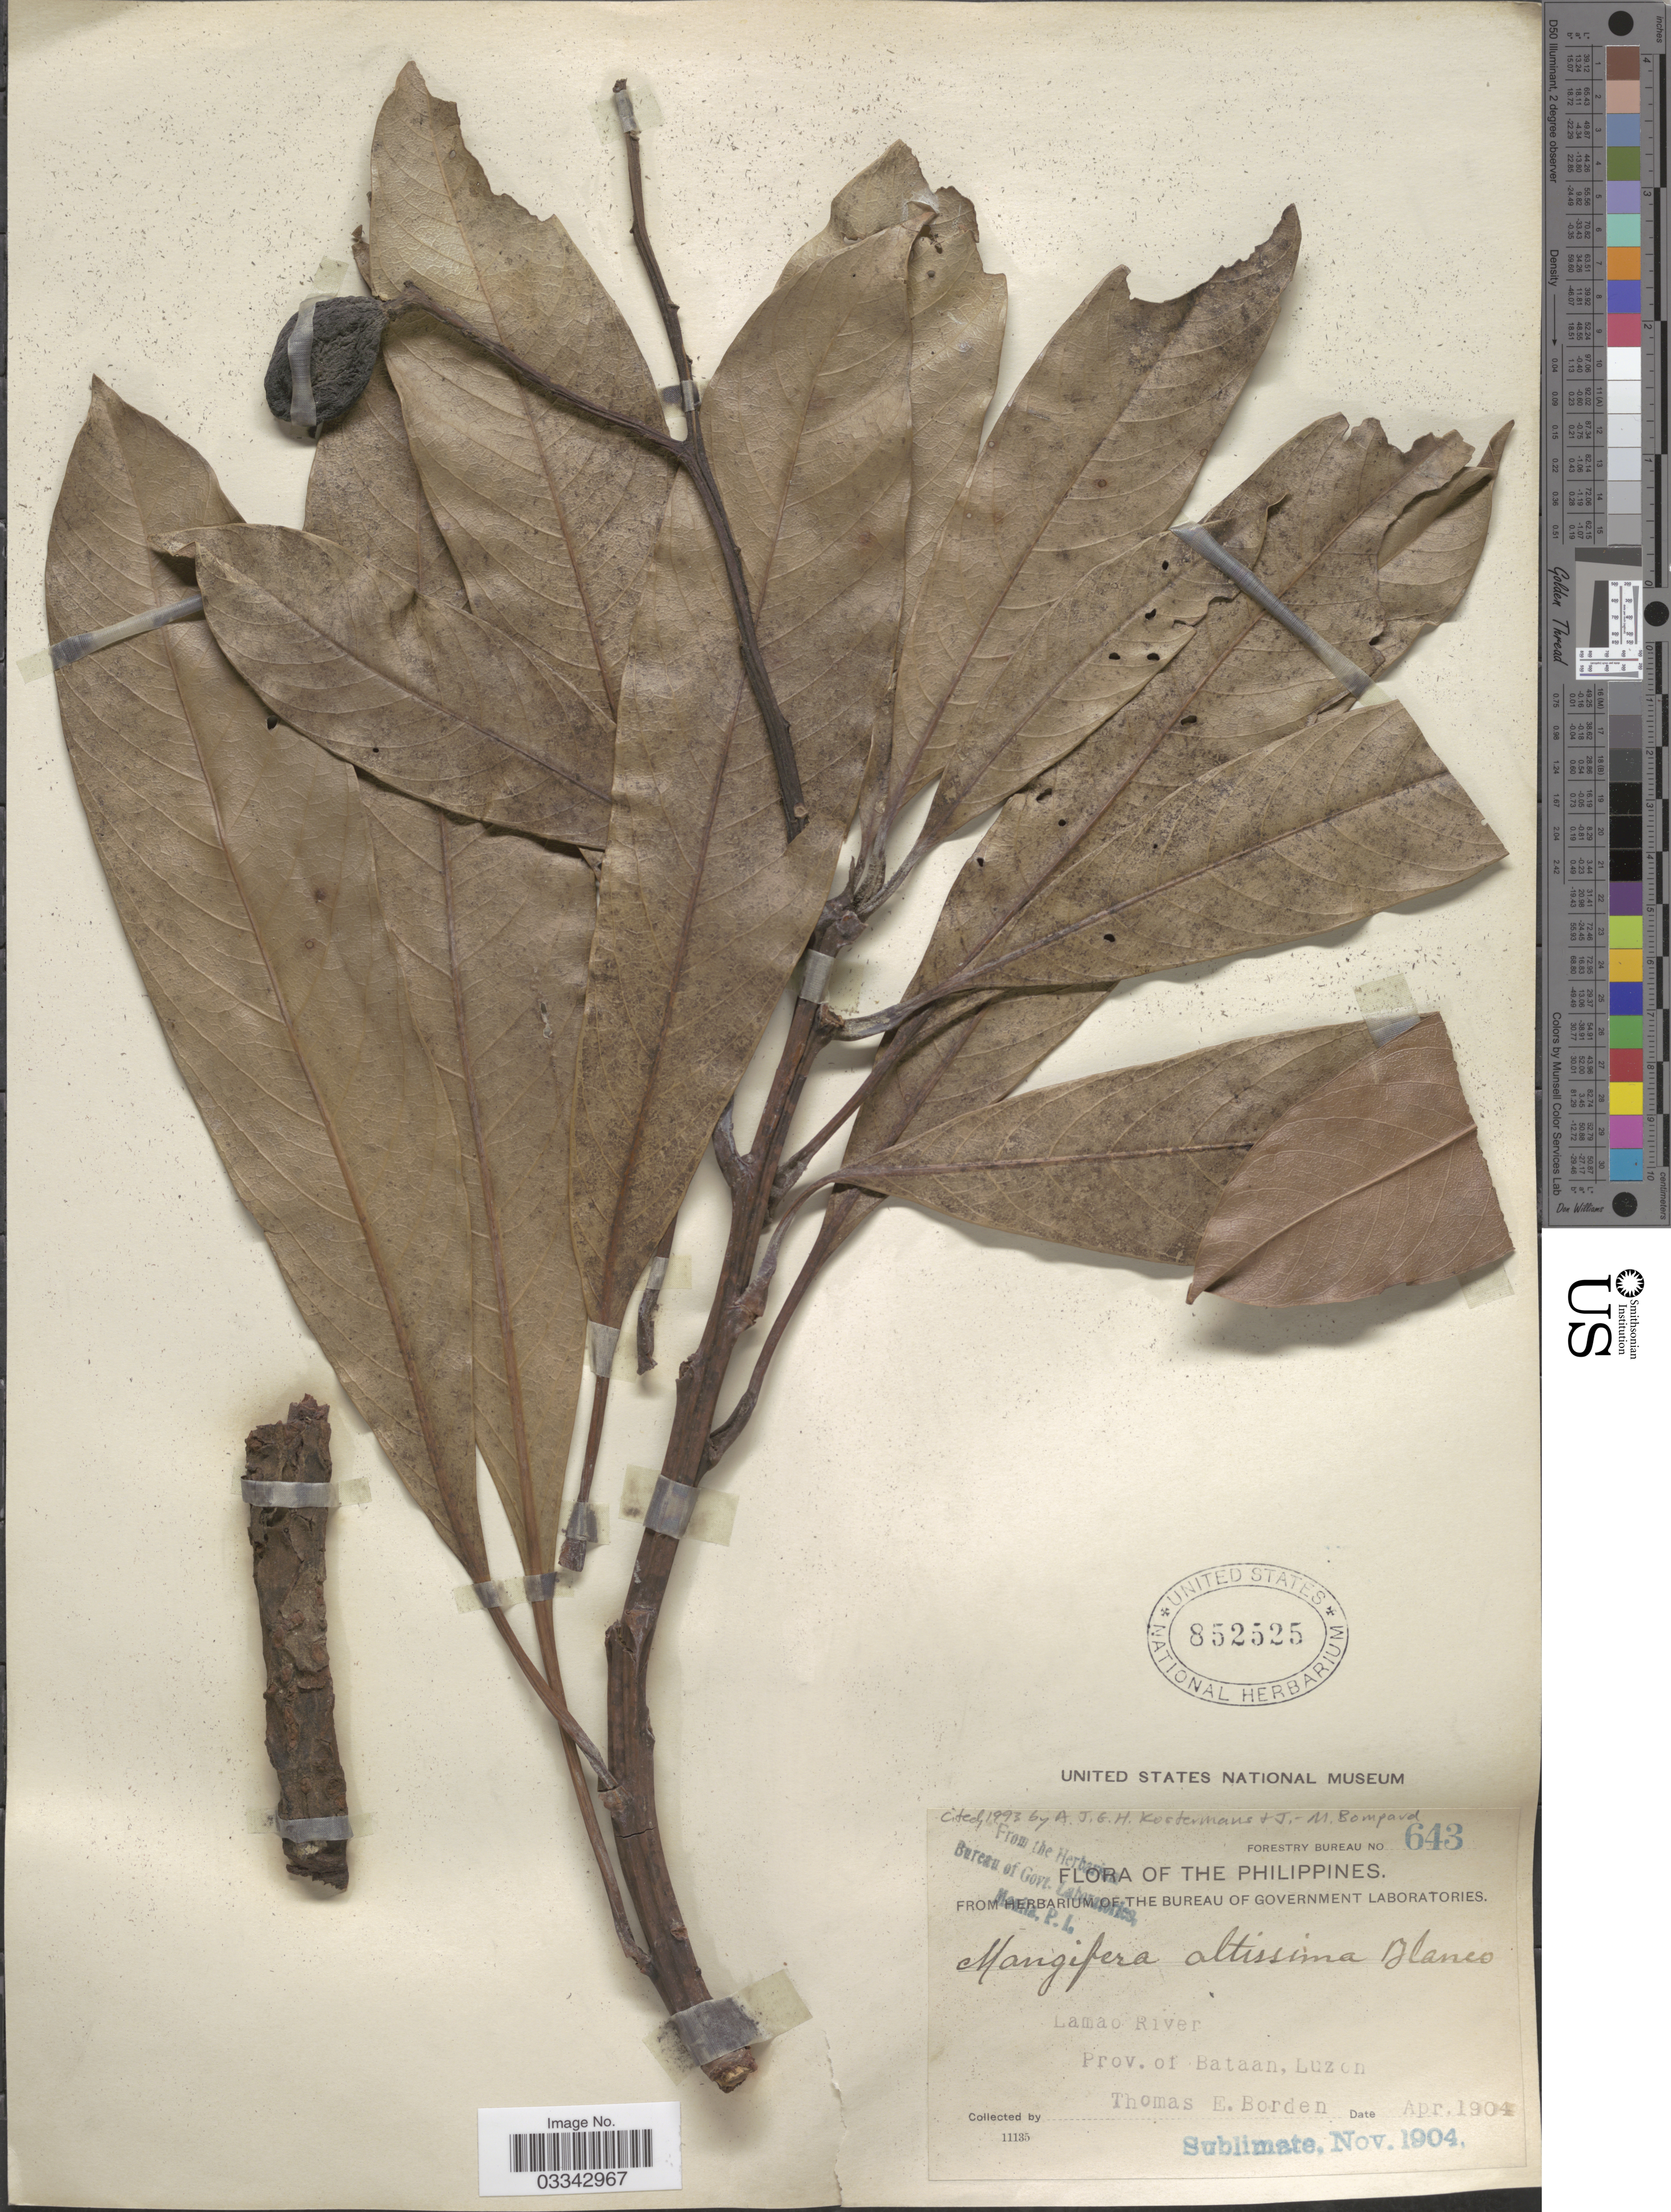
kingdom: Plantae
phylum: Tracheophyta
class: Magnoliopsida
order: Sapindales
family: Anacardiaceae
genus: Mangifera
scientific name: Mangifera altissima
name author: Blanco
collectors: T. E. Borden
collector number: Forestry Bureau 643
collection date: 1904-04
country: Philippines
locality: Lamao River. Prov. of Bataan, Luzon.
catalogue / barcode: US 852525